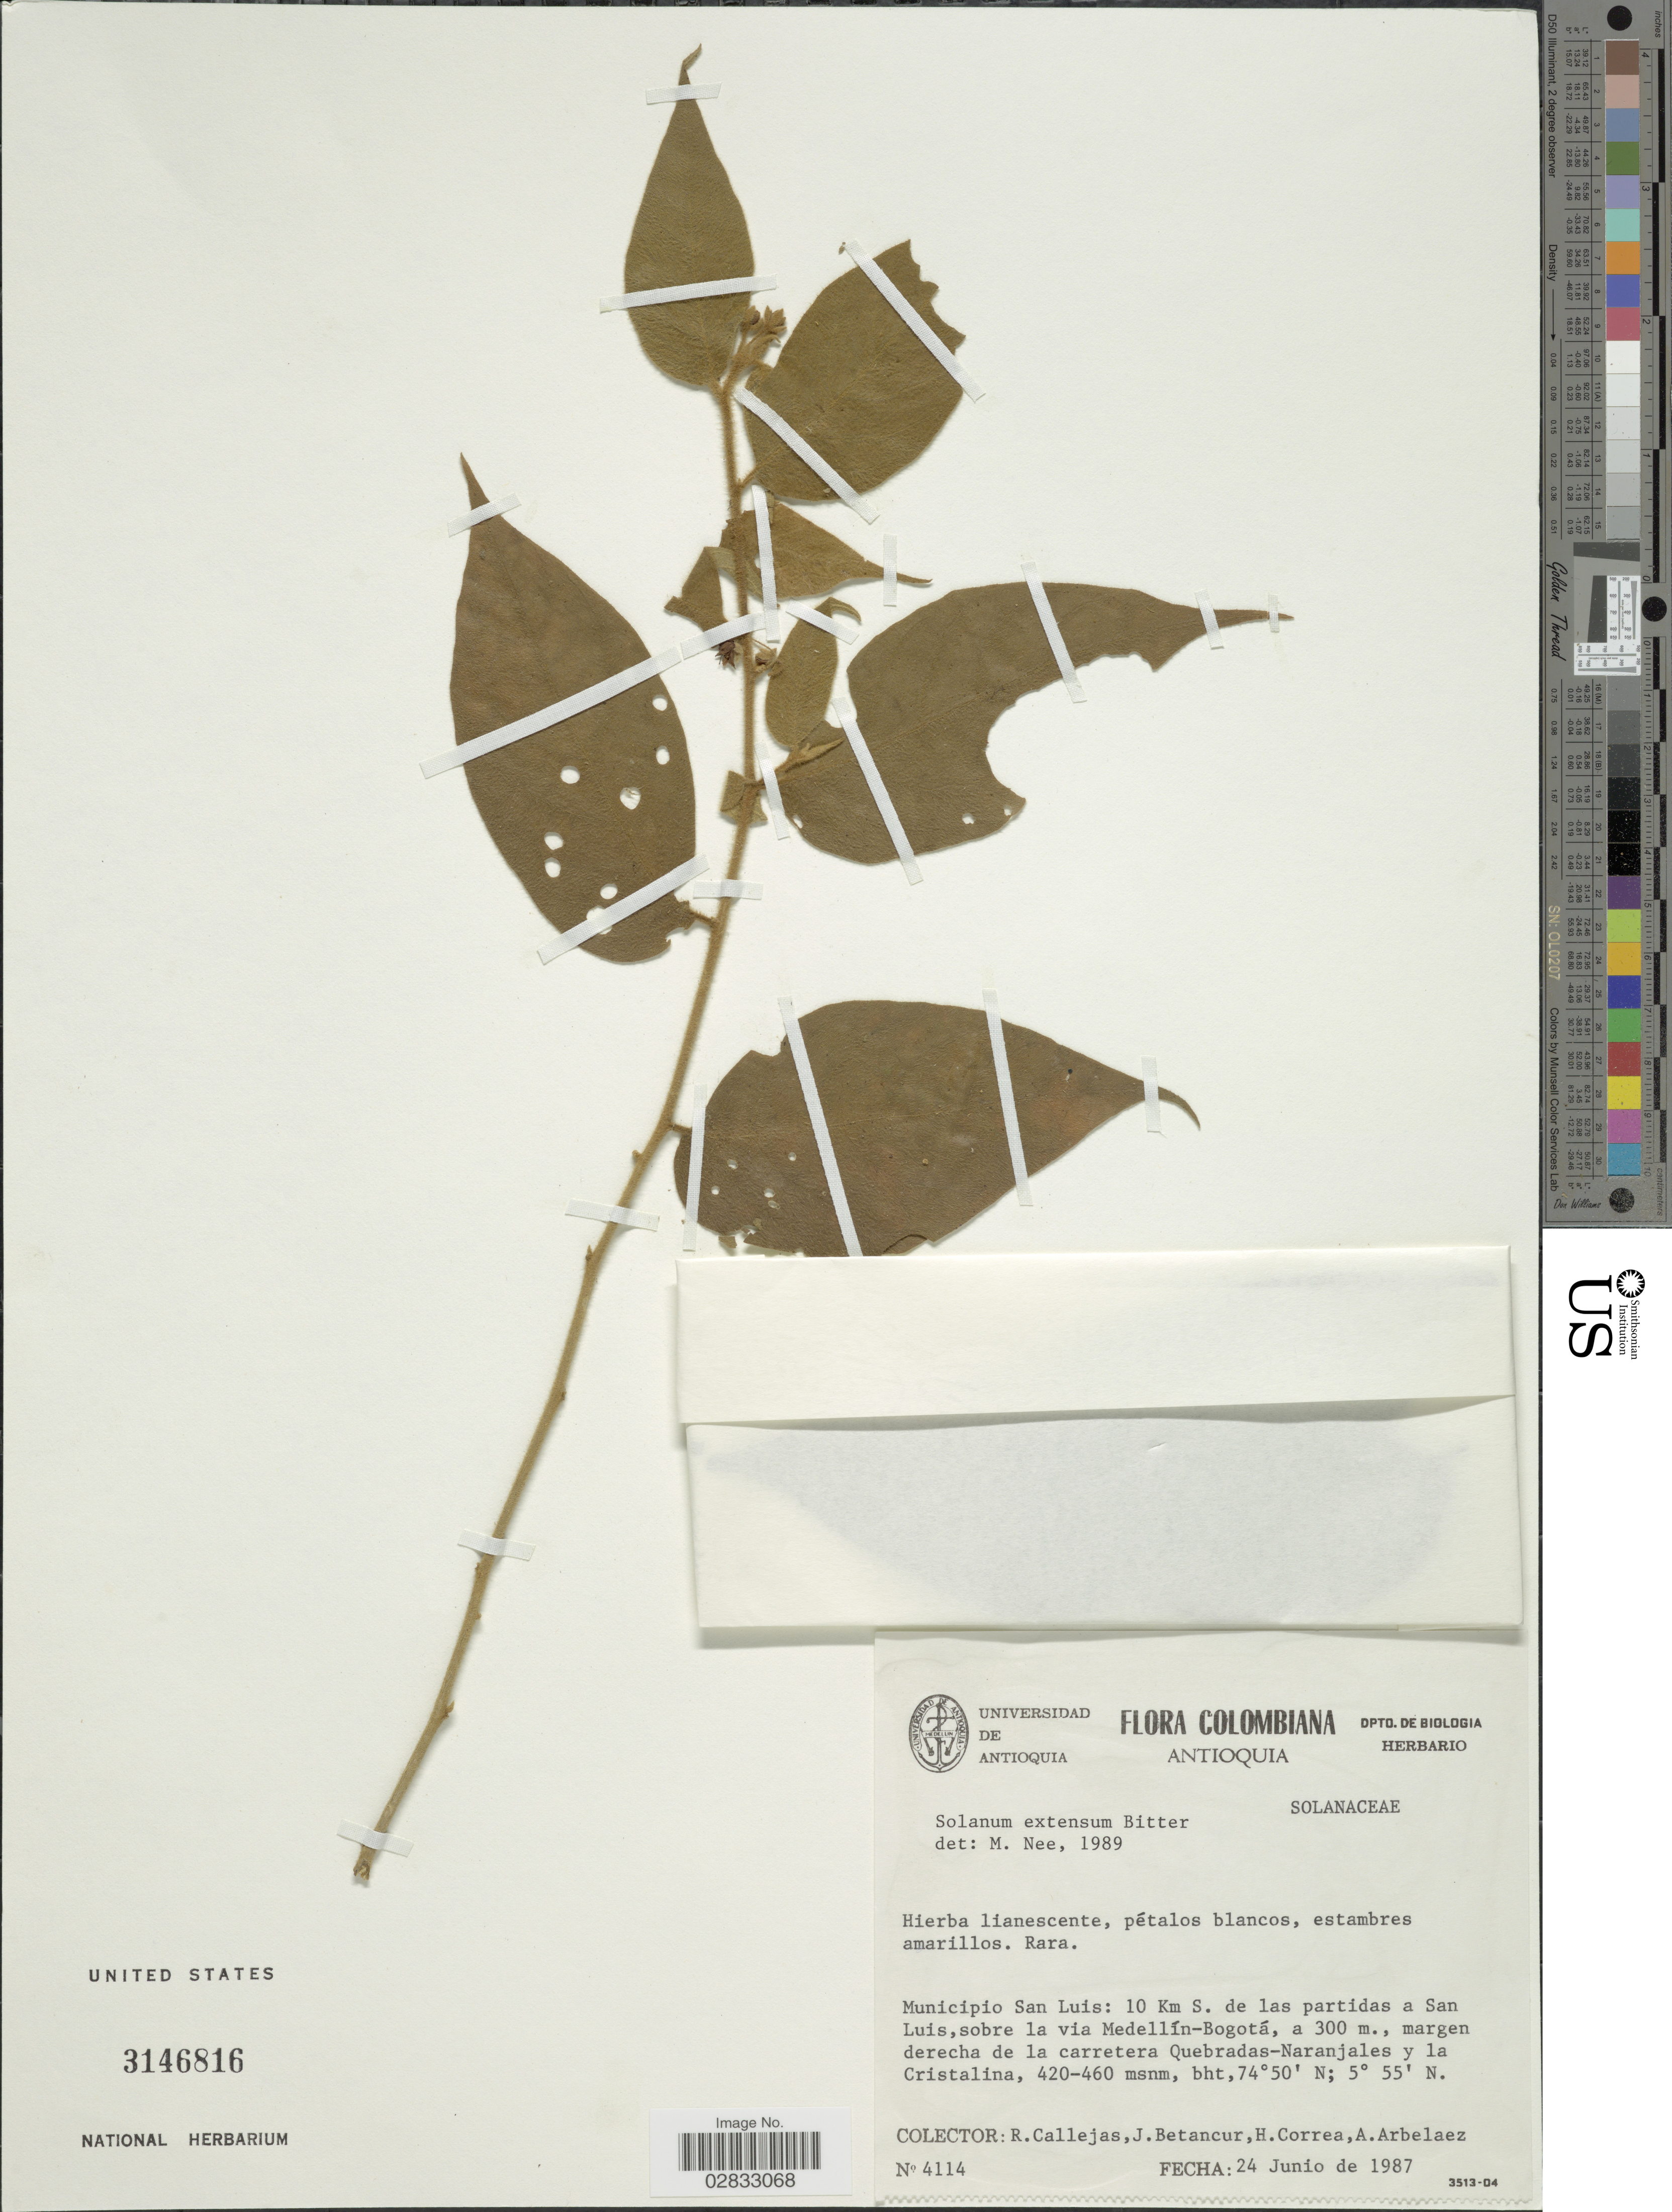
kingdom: Plantae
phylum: Tracheophyta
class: Magnoliopsida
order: Solanales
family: Solanaceae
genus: Solanum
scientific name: Solanum extensum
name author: Bitter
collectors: R. Callejas, J. Betancur, H. Correa & A. Arbelaez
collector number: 4114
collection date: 1987-06-24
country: Colombia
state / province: Antioquia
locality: Municipio San Luis: 10 Km S. de las partidas a San Luis, sobre la via Medellín-Bogotá, margen derecha de la carretera Quebradas-Naranjales y la Cristalina.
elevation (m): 300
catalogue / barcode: US 3146816